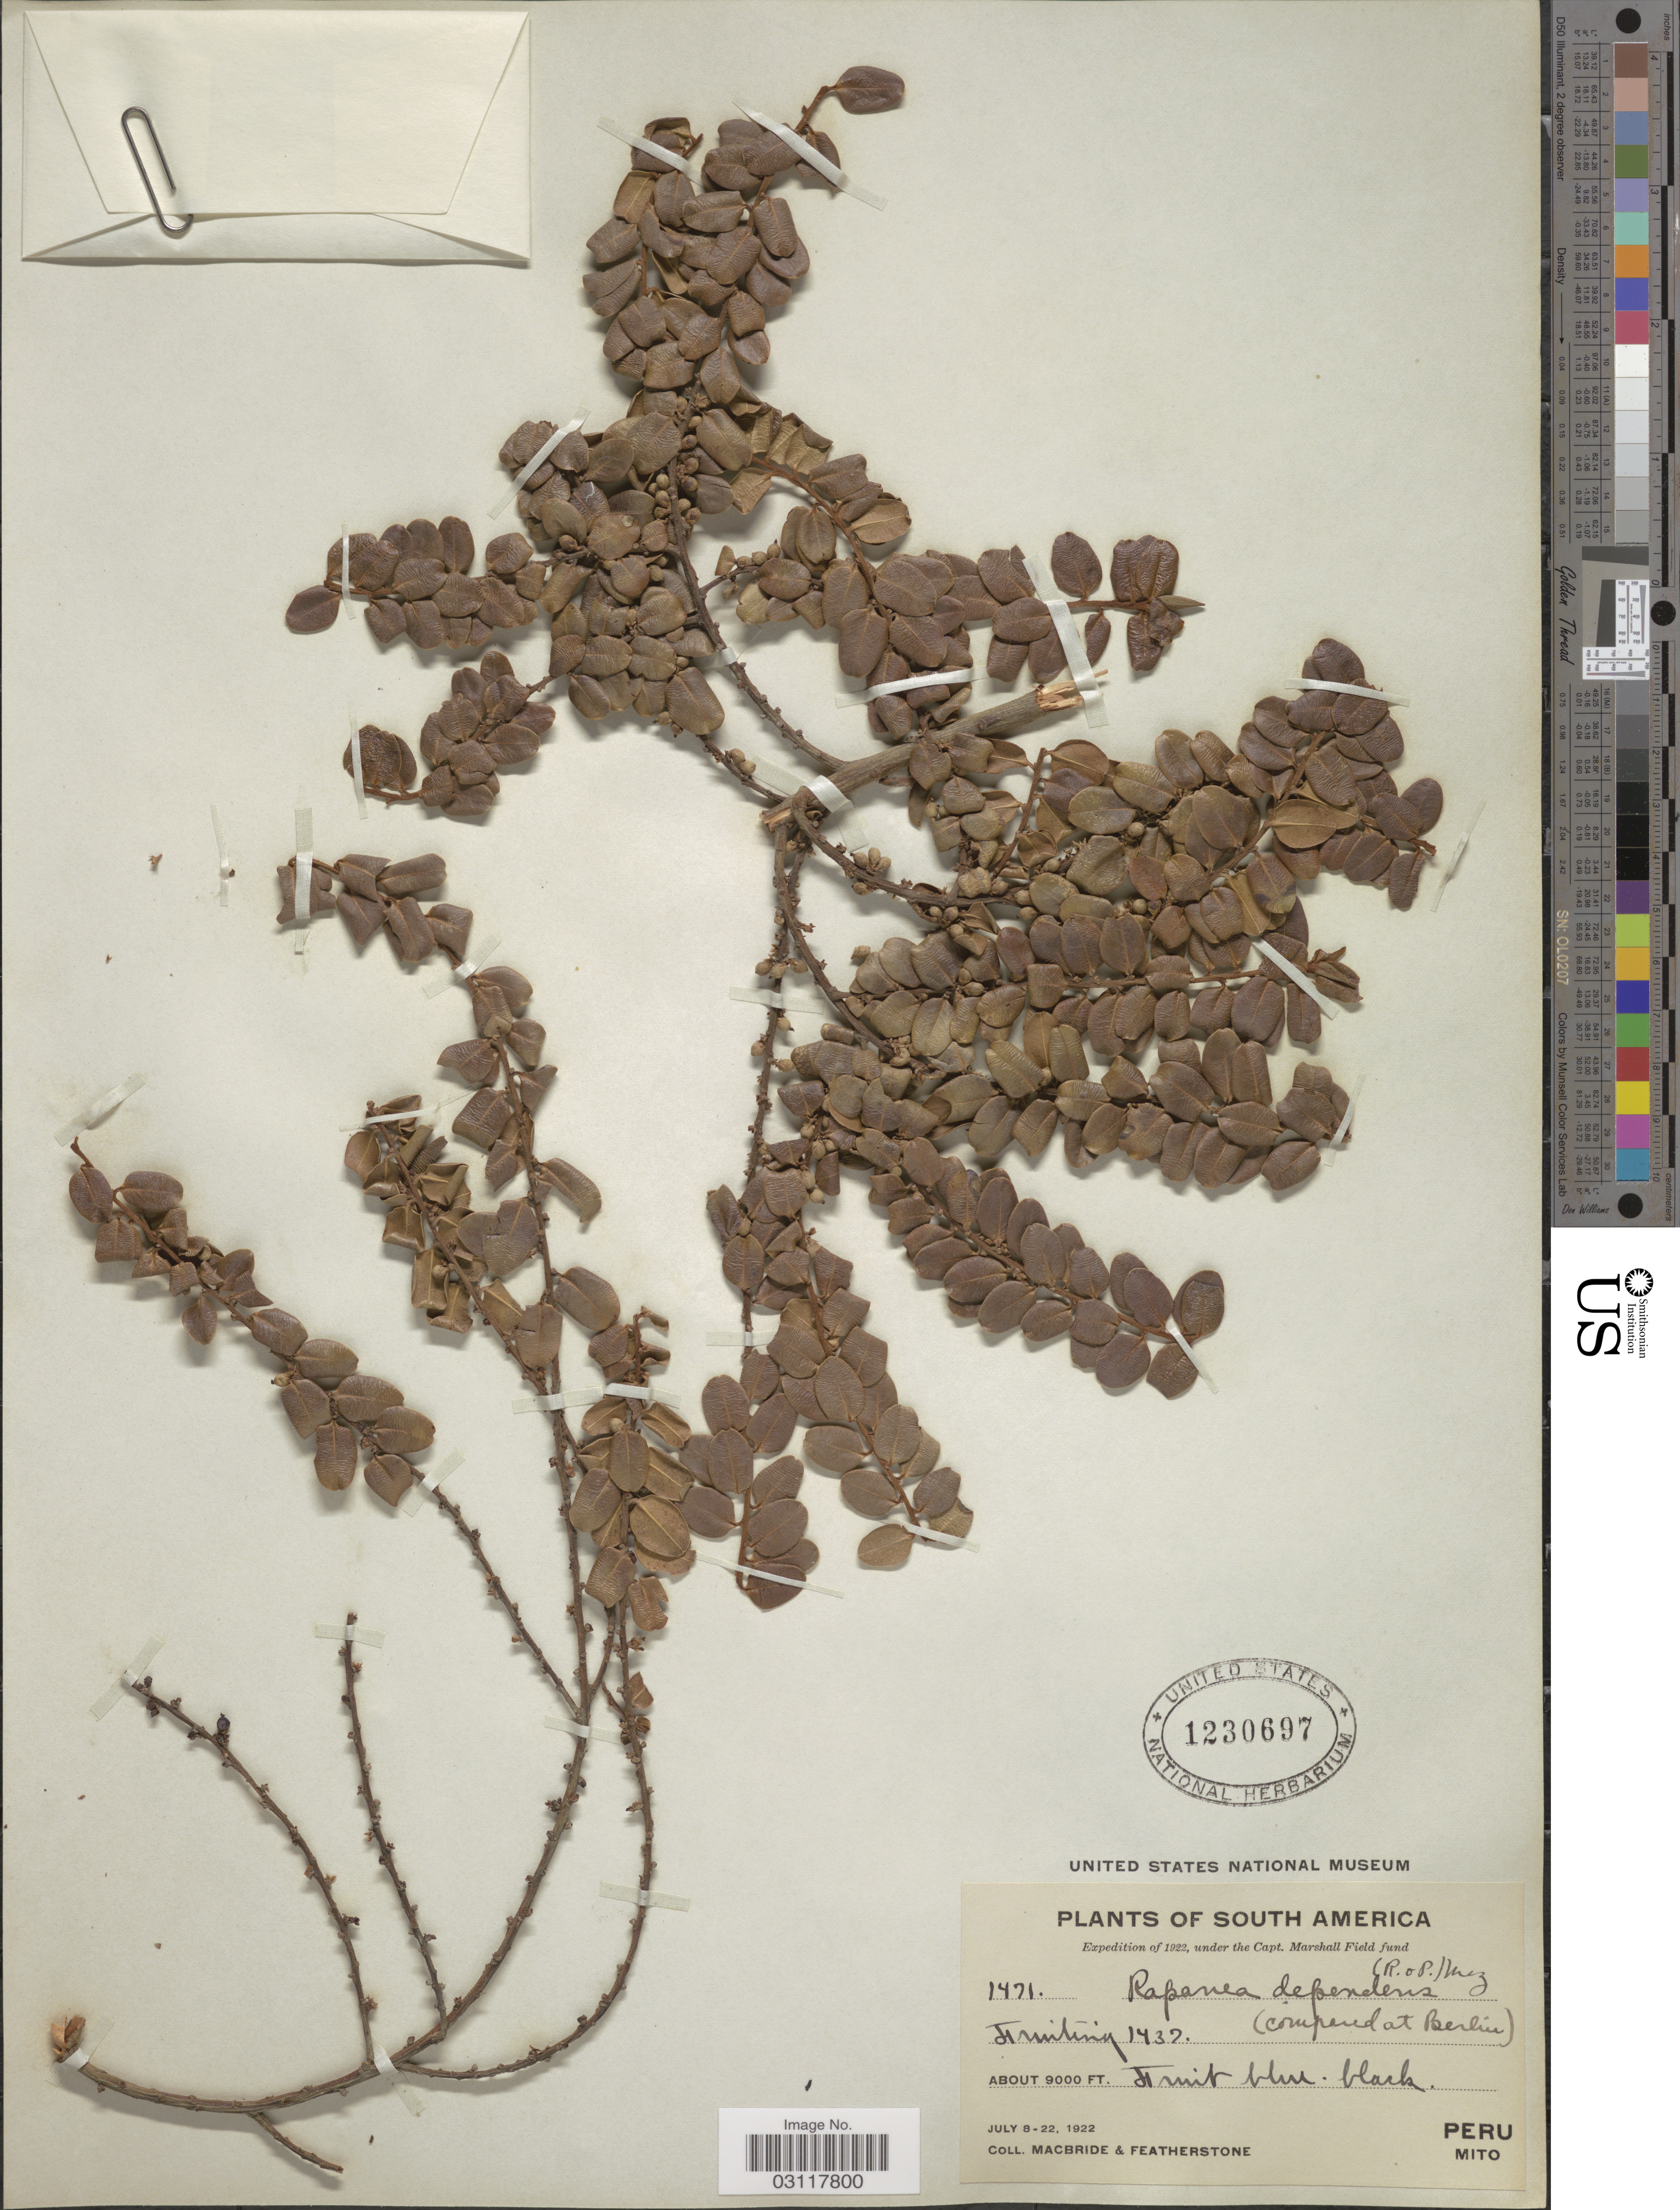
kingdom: Plantae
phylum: Tracheophyta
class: Magnoliopsida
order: Ericales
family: Primulaceae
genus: Rapanea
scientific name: Rapanea dependens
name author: (Ruiz & Pav.) Mez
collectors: Macbride, -- & -. Featherstone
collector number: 1471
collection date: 1922-07-08/1922-07-22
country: Peru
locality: Mito.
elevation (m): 2743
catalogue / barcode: US 1230697